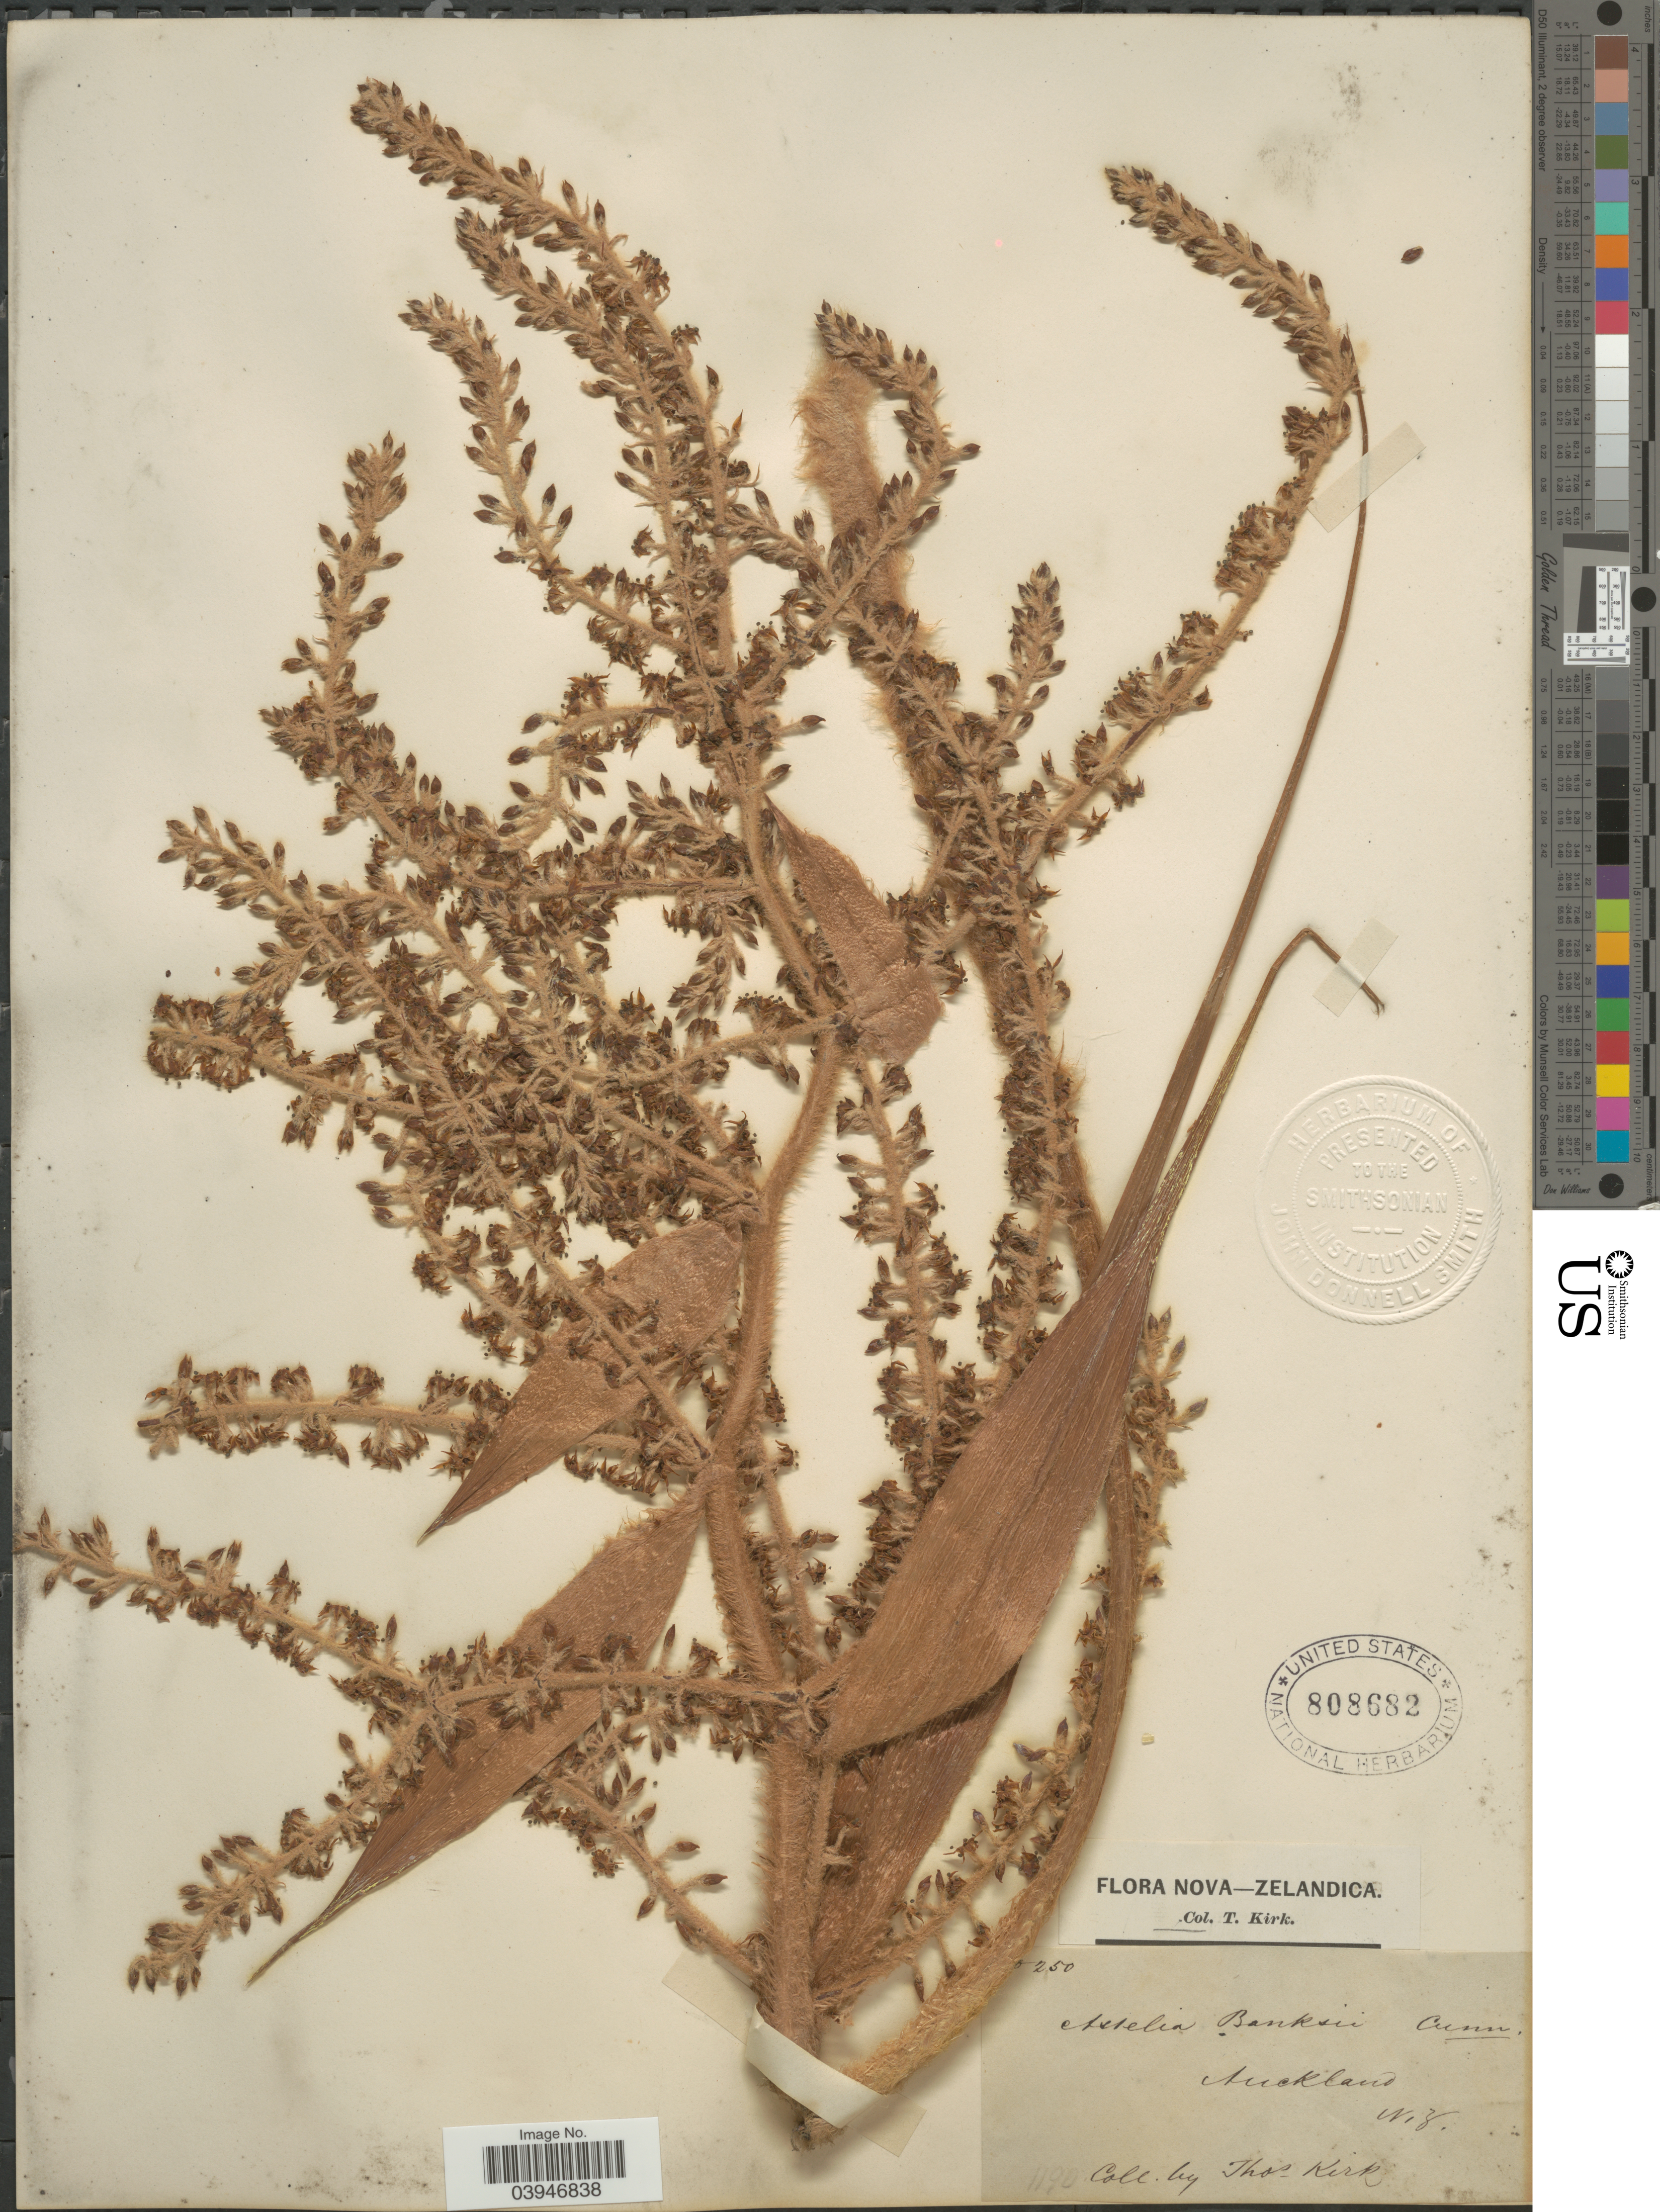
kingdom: Plantae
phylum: Tracheophyta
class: Liliopsida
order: Asparagales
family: Asteliaceae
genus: Astelia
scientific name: Astelia banksii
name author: A. Cunn.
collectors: T. Kirk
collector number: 250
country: New Zealand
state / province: Auckland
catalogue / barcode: US 808682